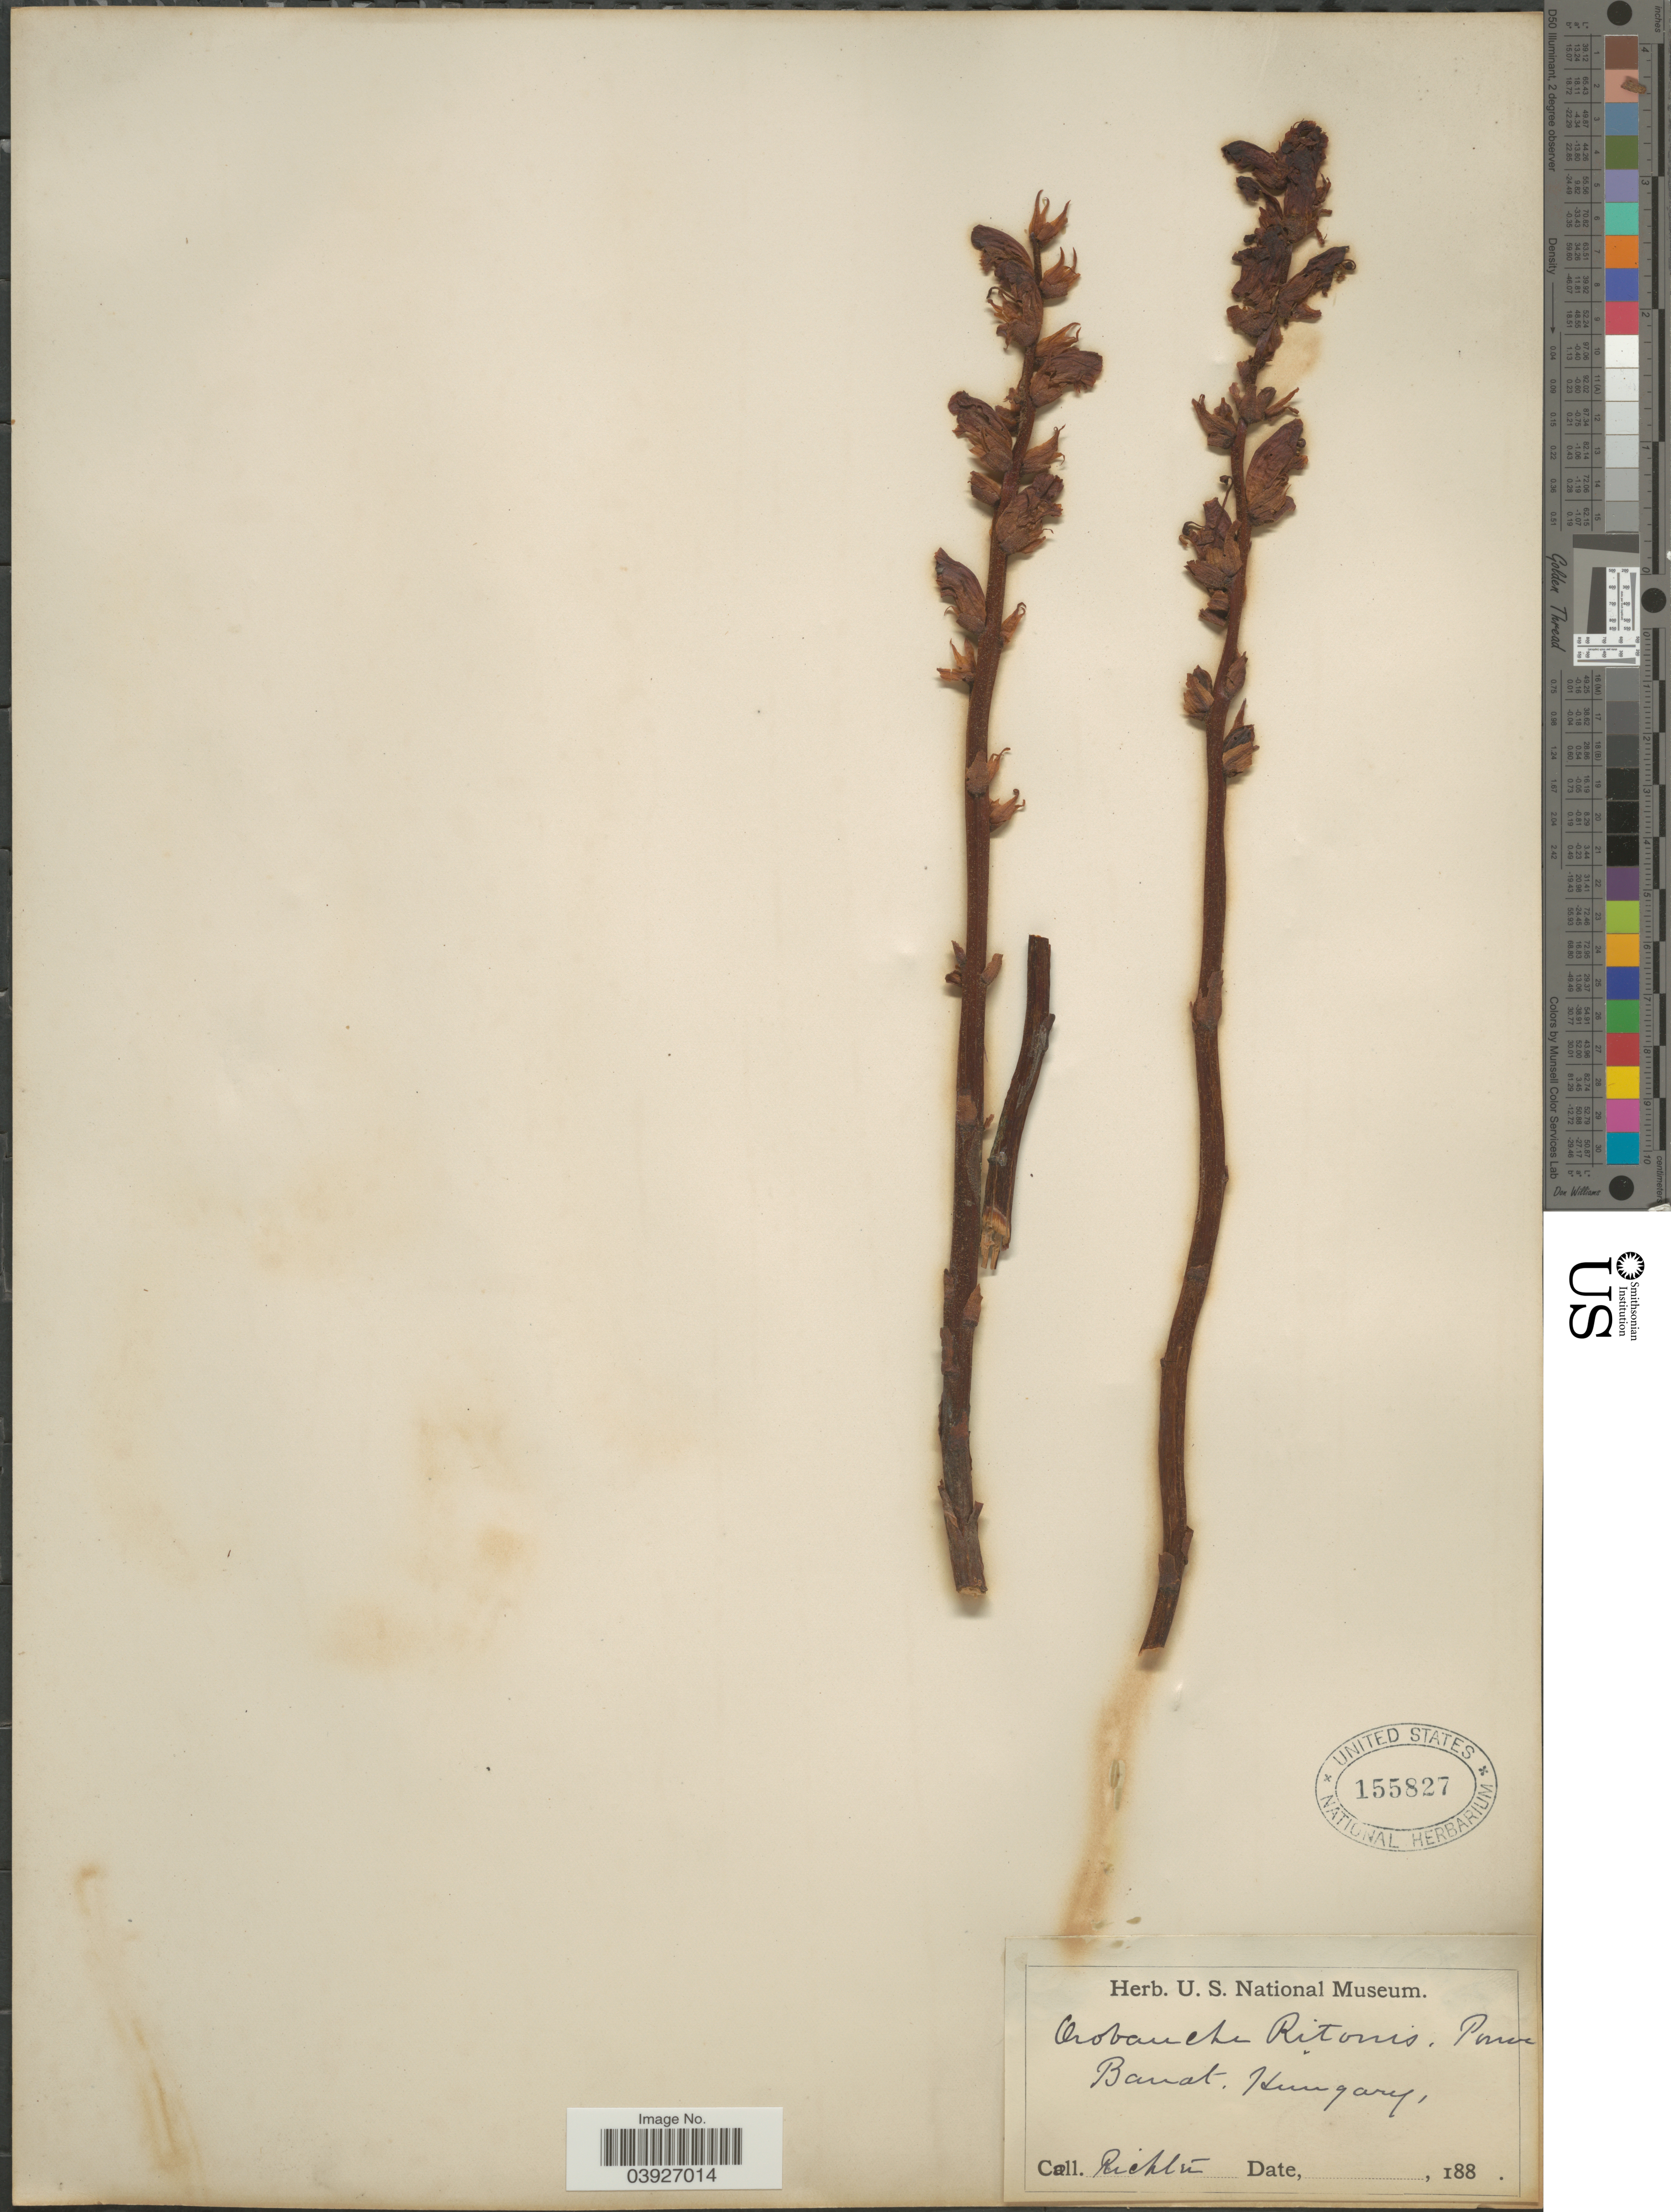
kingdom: Plantae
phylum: Tracheophyta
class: Magnoliopsida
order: Lamiales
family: Orobanchaceae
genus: Orobanche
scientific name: Orobanche ritonis ined.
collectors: -- Richter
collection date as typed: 188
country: Hungary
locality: Banat.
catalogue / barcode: US 155827